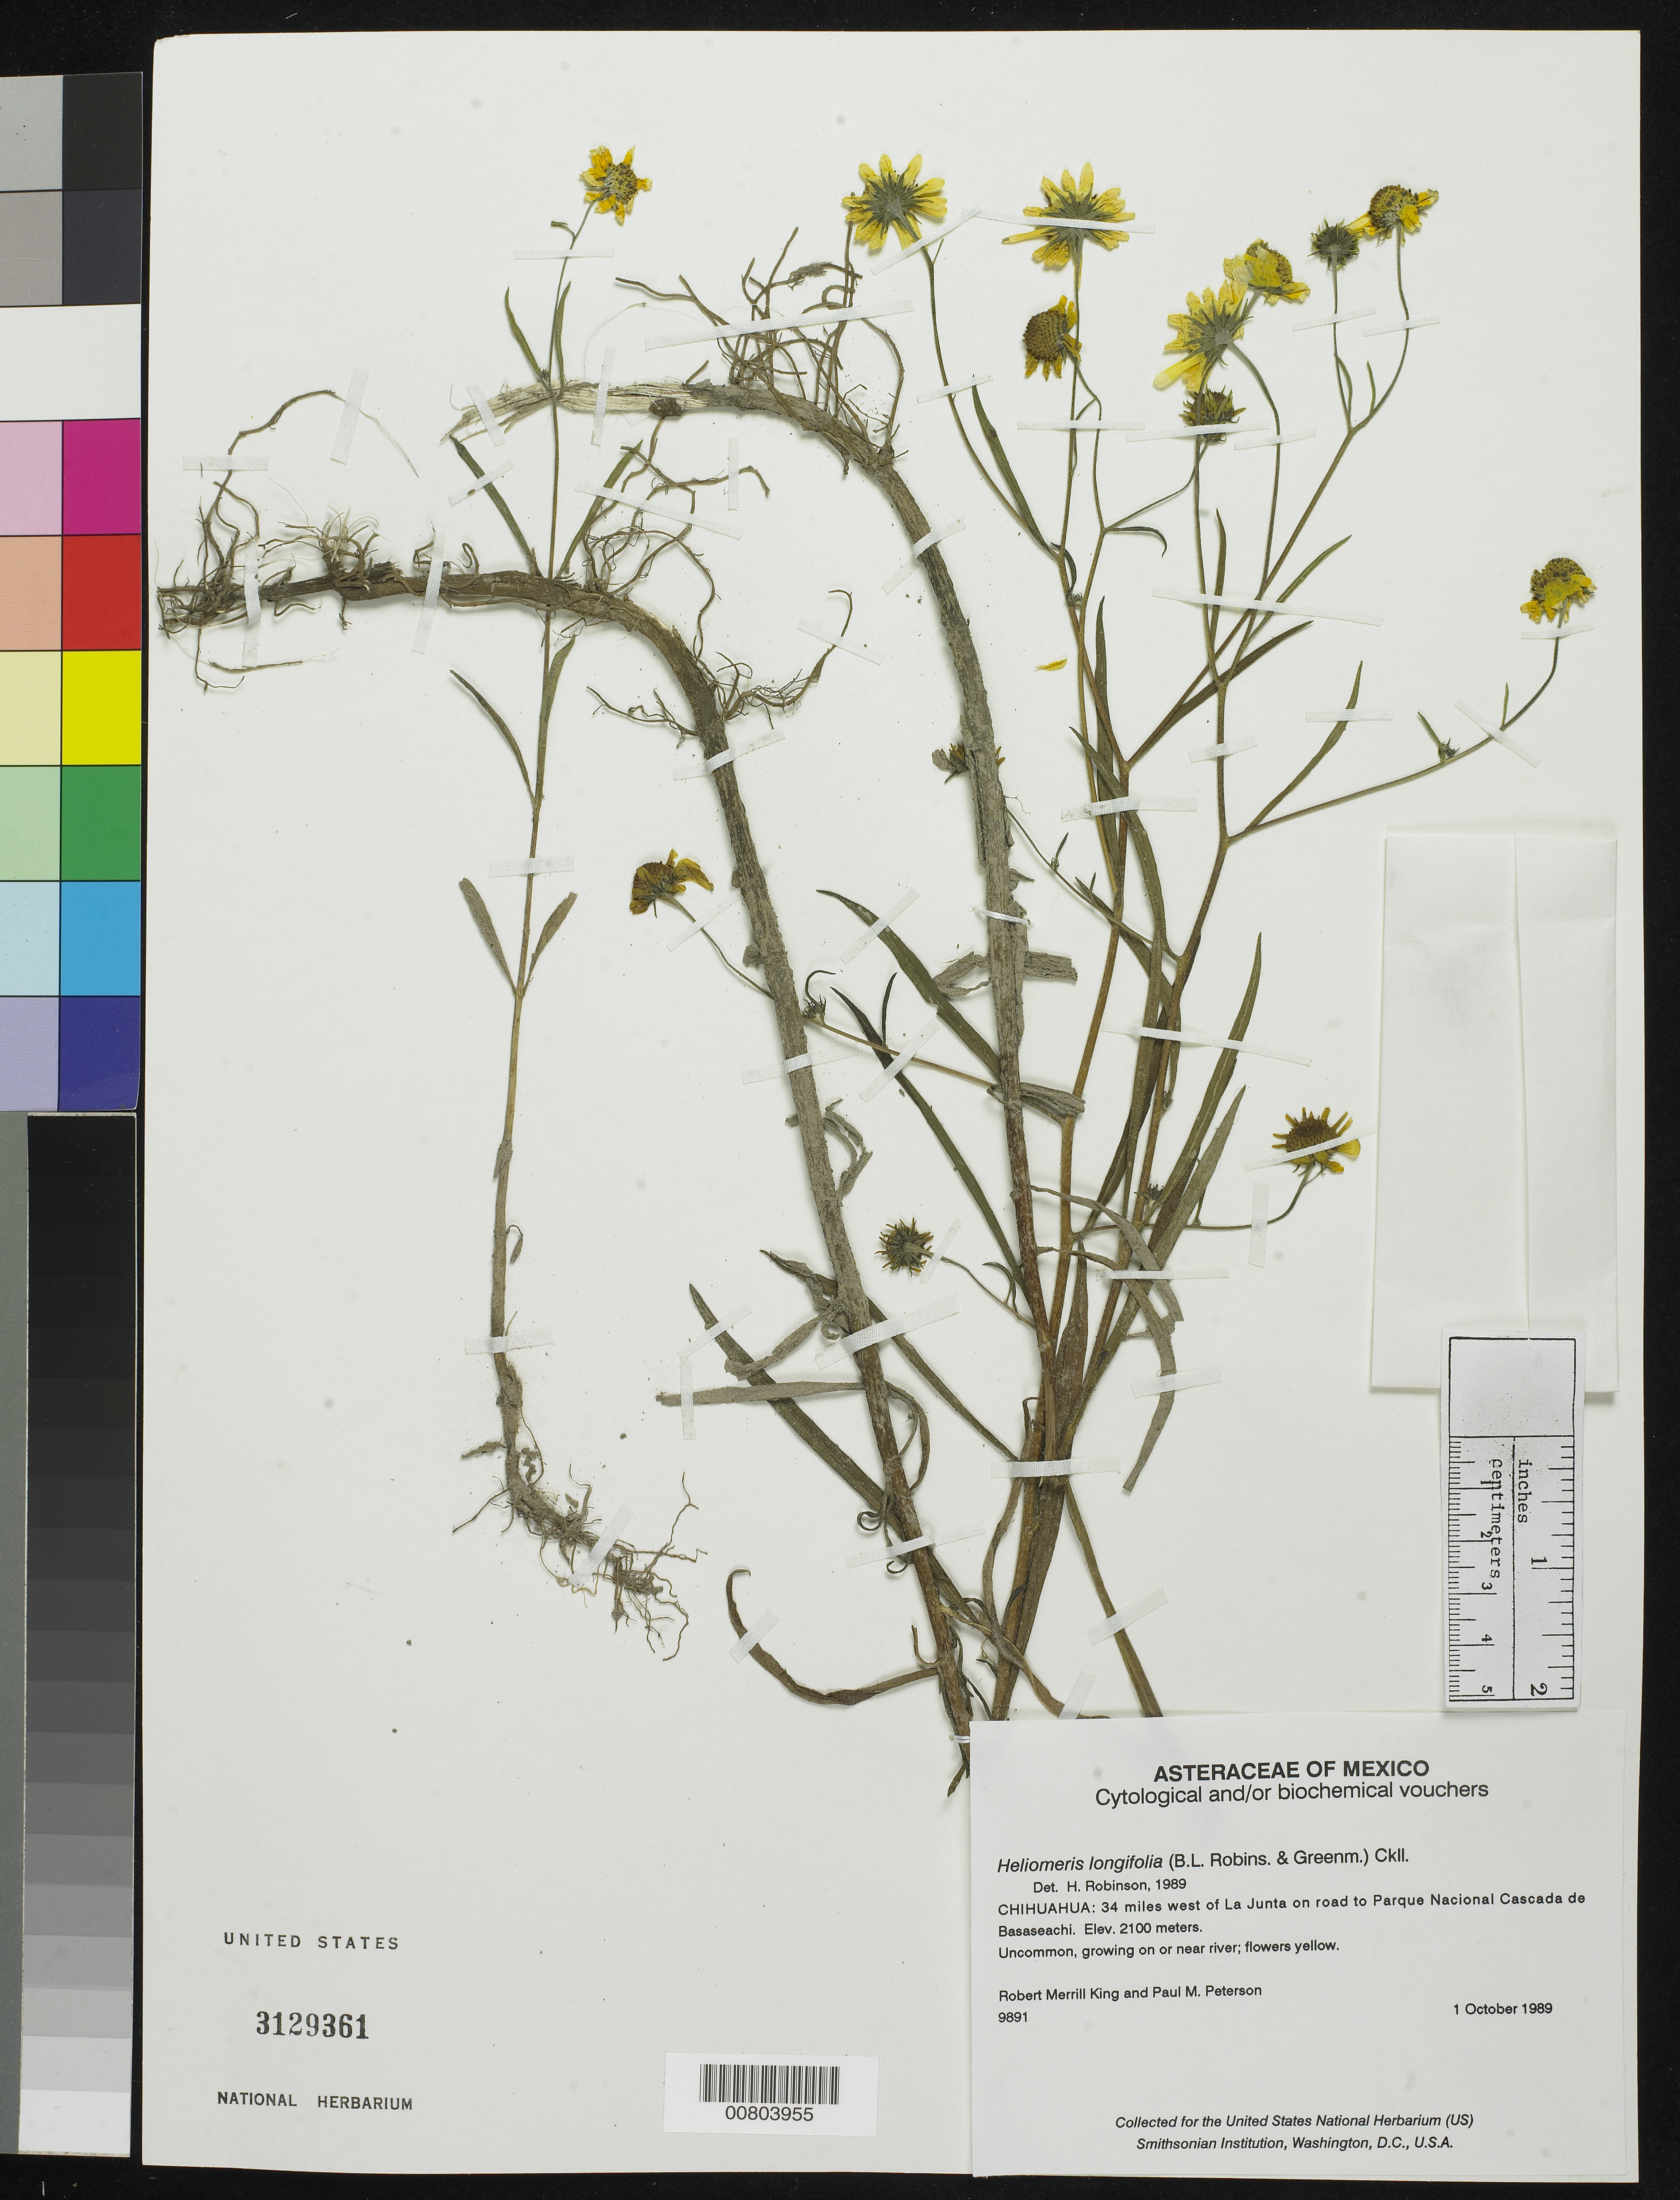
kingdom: Plantae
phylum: Tracheophyta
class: Magnoliopsida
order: Asterales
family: Asteraceae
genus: Heliomeris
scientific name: Heliomeris longifolia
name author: (B.L. Rob.) Cockerell & Greenm.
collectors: R. M. King & P. M. Peterson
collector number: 9891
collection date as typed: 01 Oct 1989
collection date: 1989-10-01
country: Mexico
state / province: Chihuahua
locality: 34 miles west of La Junta on road to Parque Nacional Cascada de Basaseachic.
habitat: Growing on or near river.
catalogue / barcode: US 3129361